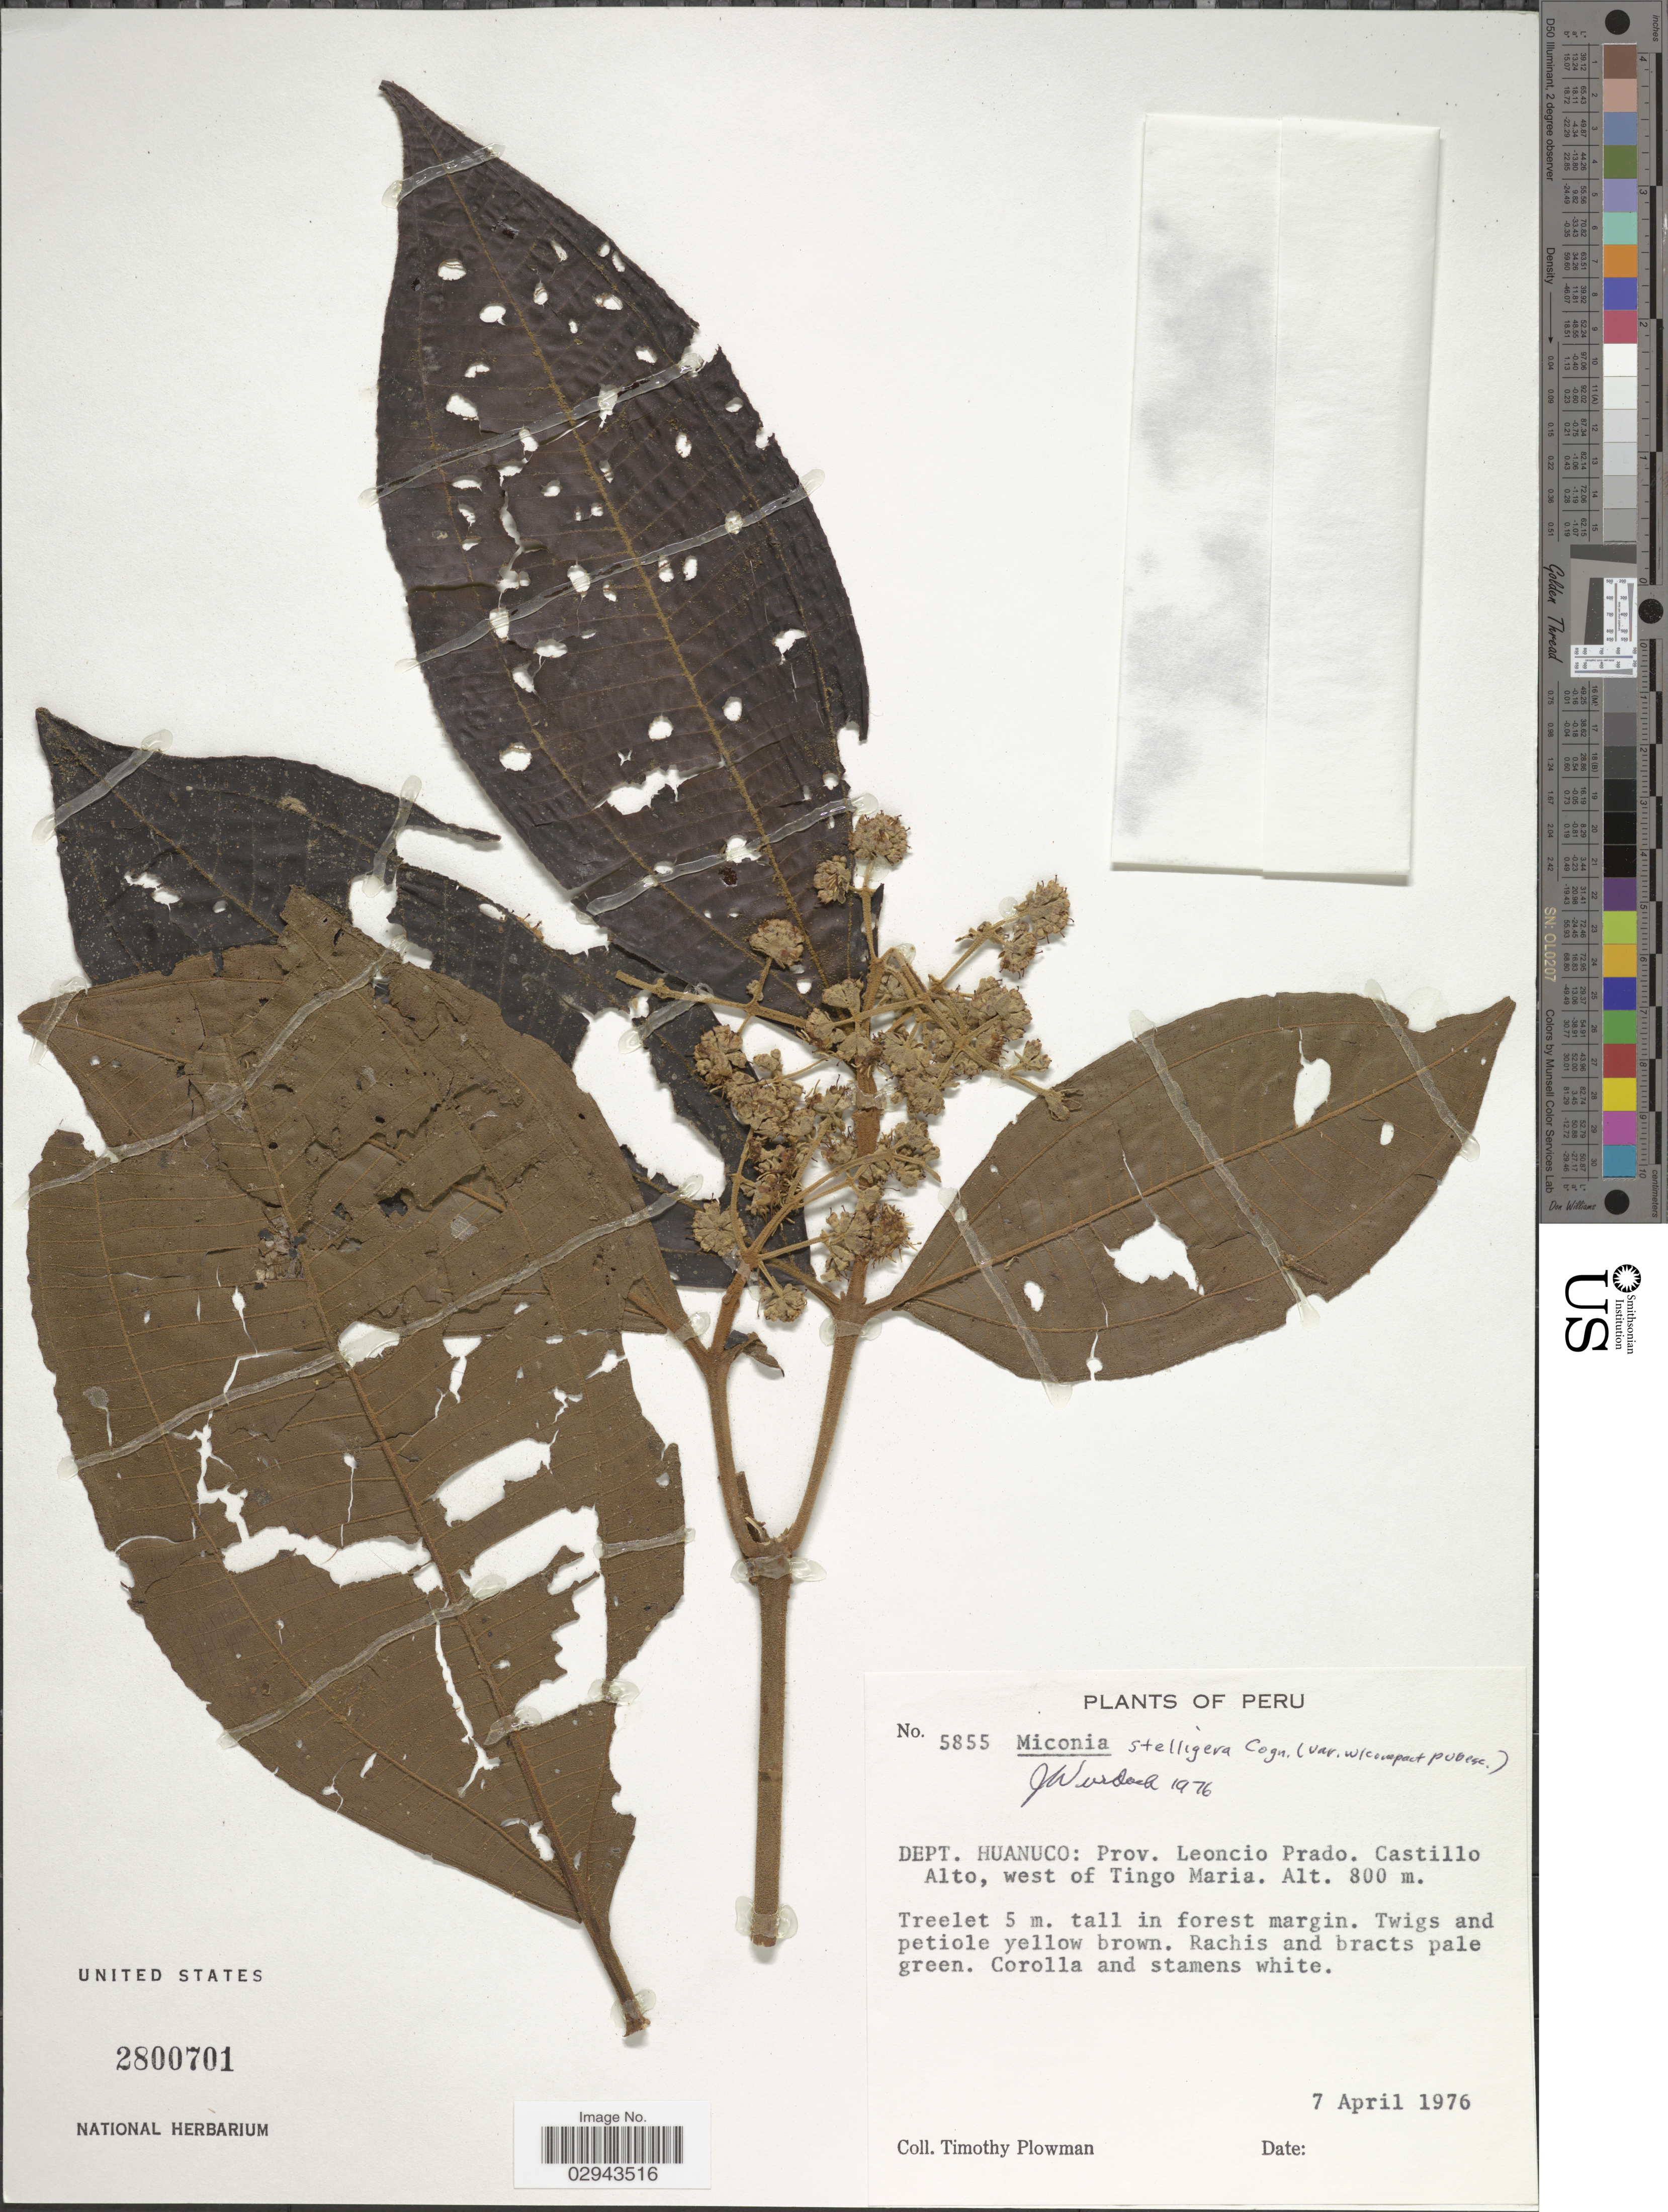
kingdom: Plantae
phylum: Tracheophyta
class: Magnoliopsida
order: Myrtales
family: Melastomataceae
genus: Miconia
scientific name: Miconia stelligera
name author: Cogn.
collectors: T. Plowman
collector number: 5855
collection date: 1976-04-07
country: Peru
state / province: Huánuco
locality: Dept. Huanuco: Prov. Leoncio Prado. Castillo Alto, west of Tingo Maria.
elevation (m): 800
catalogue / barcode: US 2800701